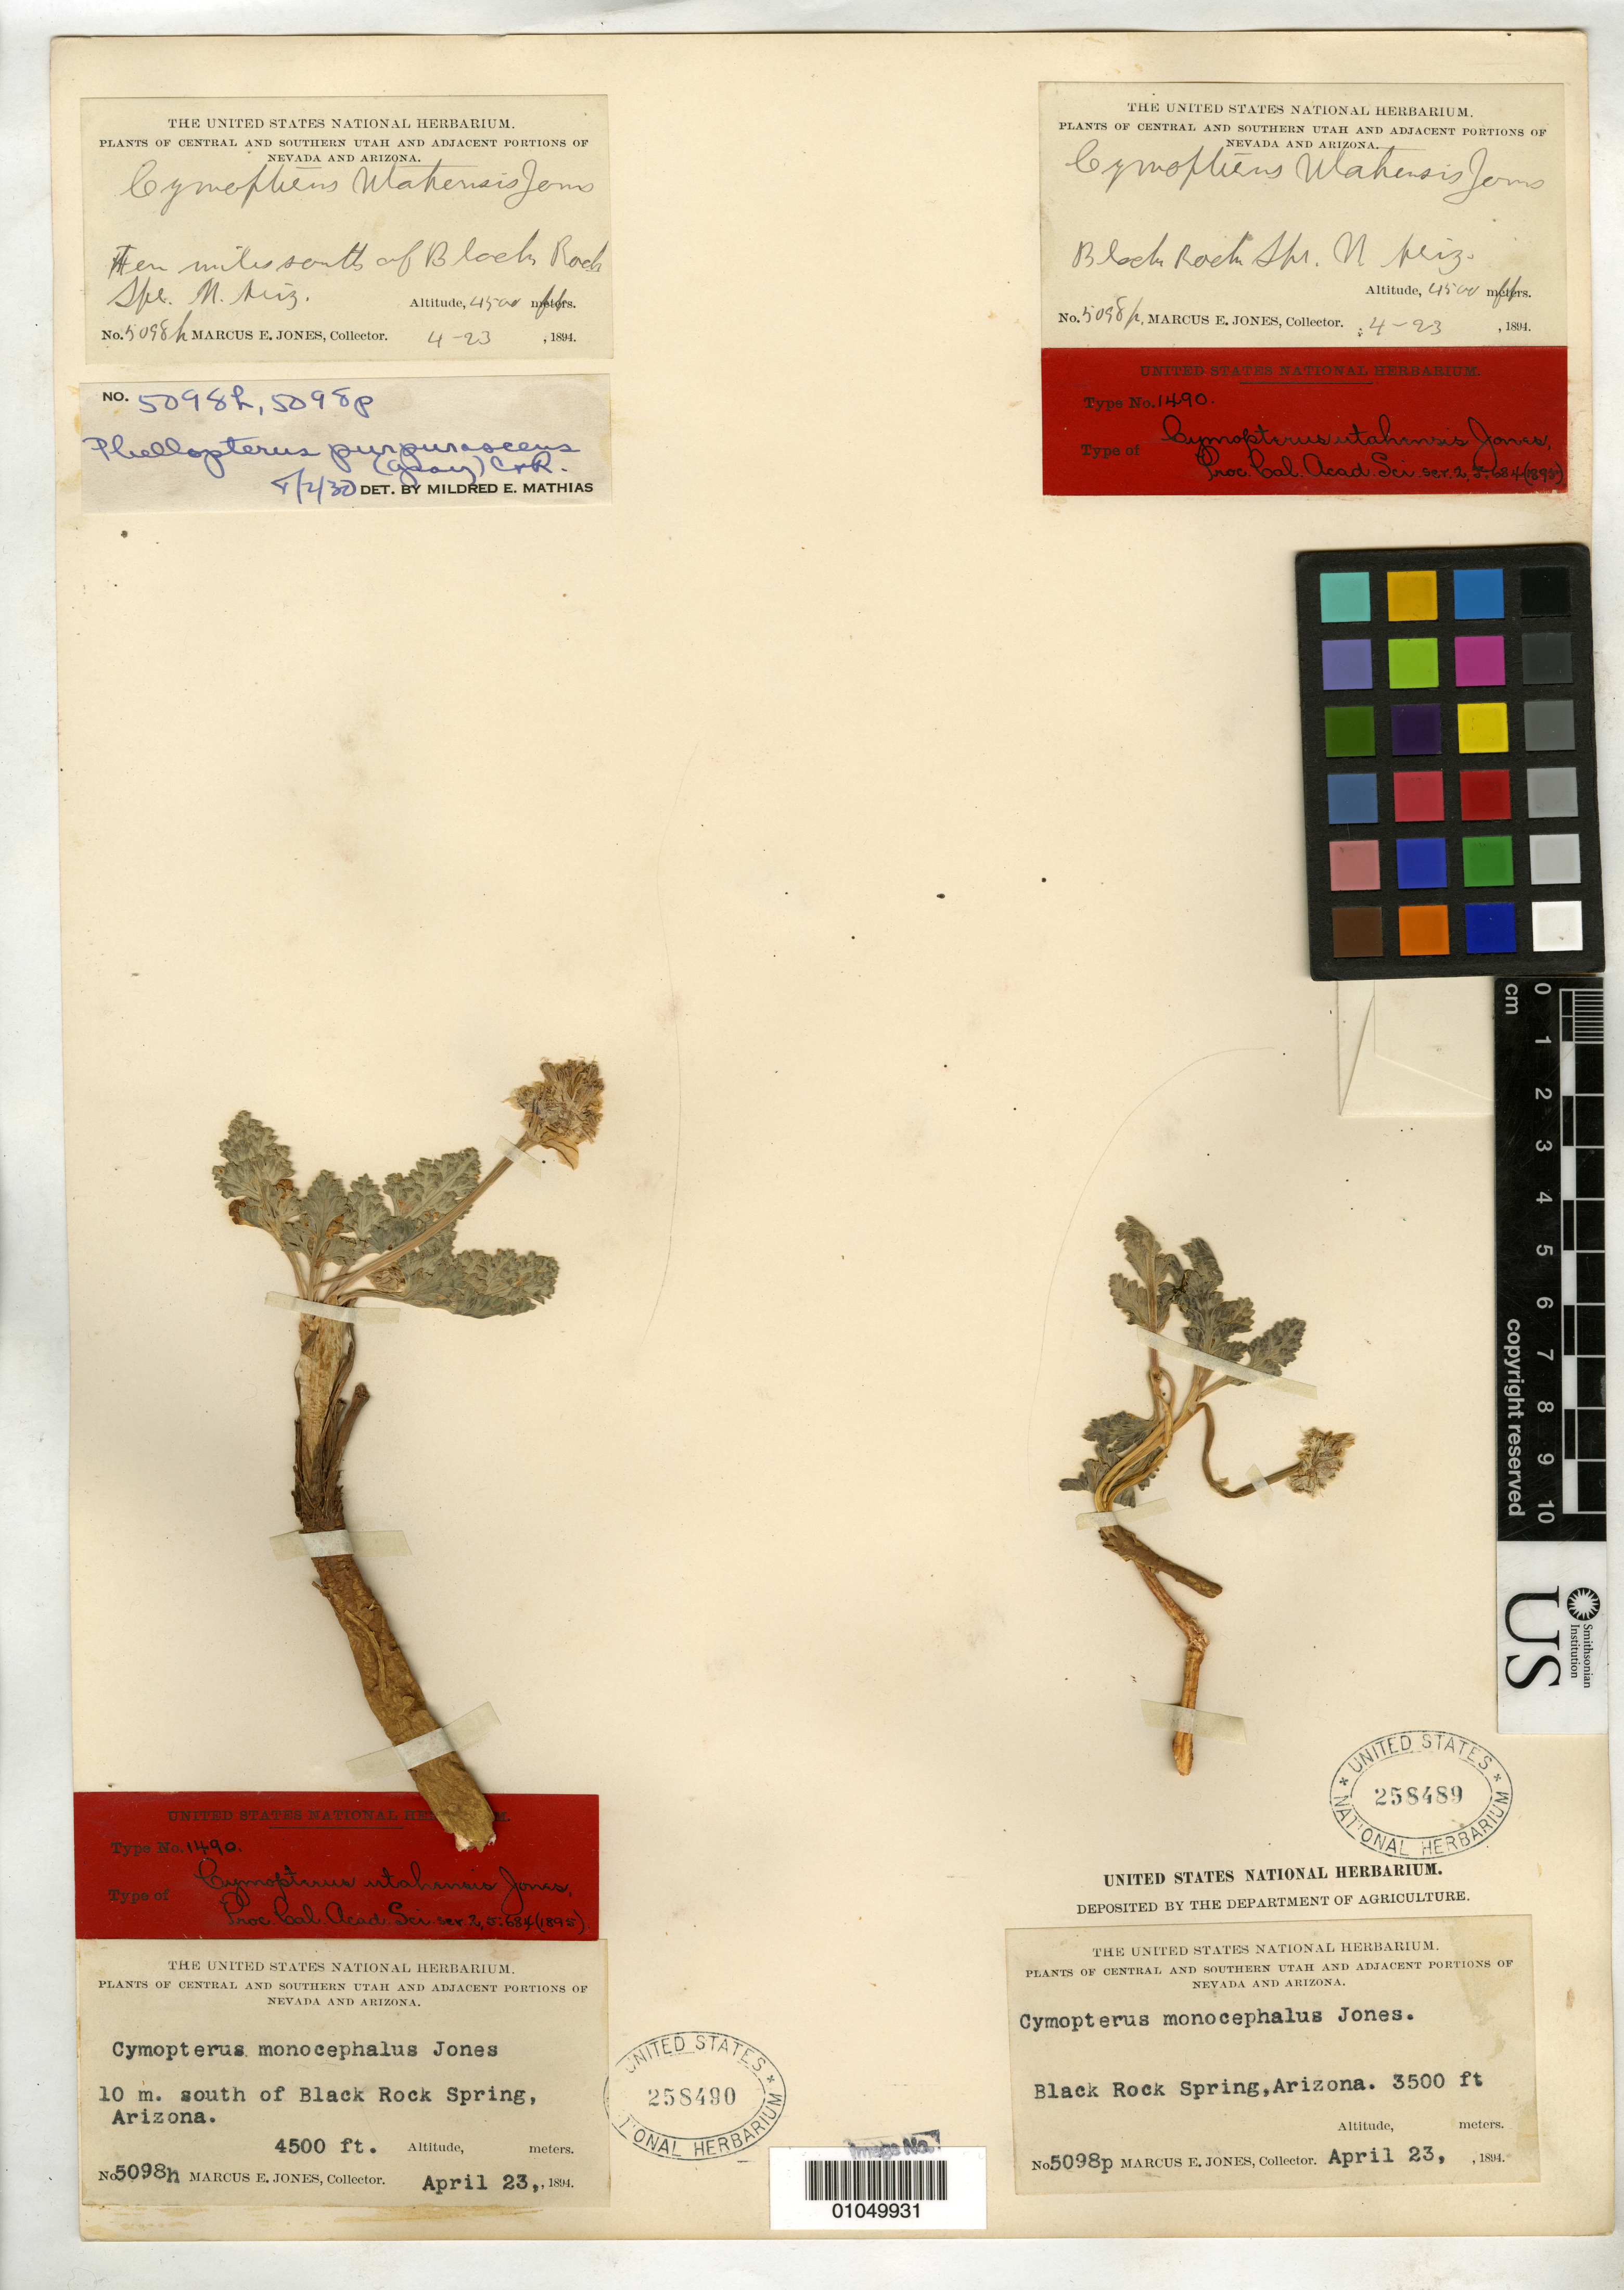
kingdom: Plantae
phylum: Tracheophyta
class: Magnoliopsida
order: Apiales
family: Apiaceae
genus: Cymopterus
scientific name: Cymopterus utahensis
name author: M.E. Jones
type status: Syntype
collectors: M. E. Jones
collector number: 5098 p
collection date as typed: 23 Apr 1894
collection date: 1894-04-23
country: United States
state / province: Arizona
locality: Black Rock Spring.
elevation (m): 1067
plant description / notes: Mounted on same sheet with another syntype (Jones 5098 h, USNH 258490)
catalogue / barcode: US 258489